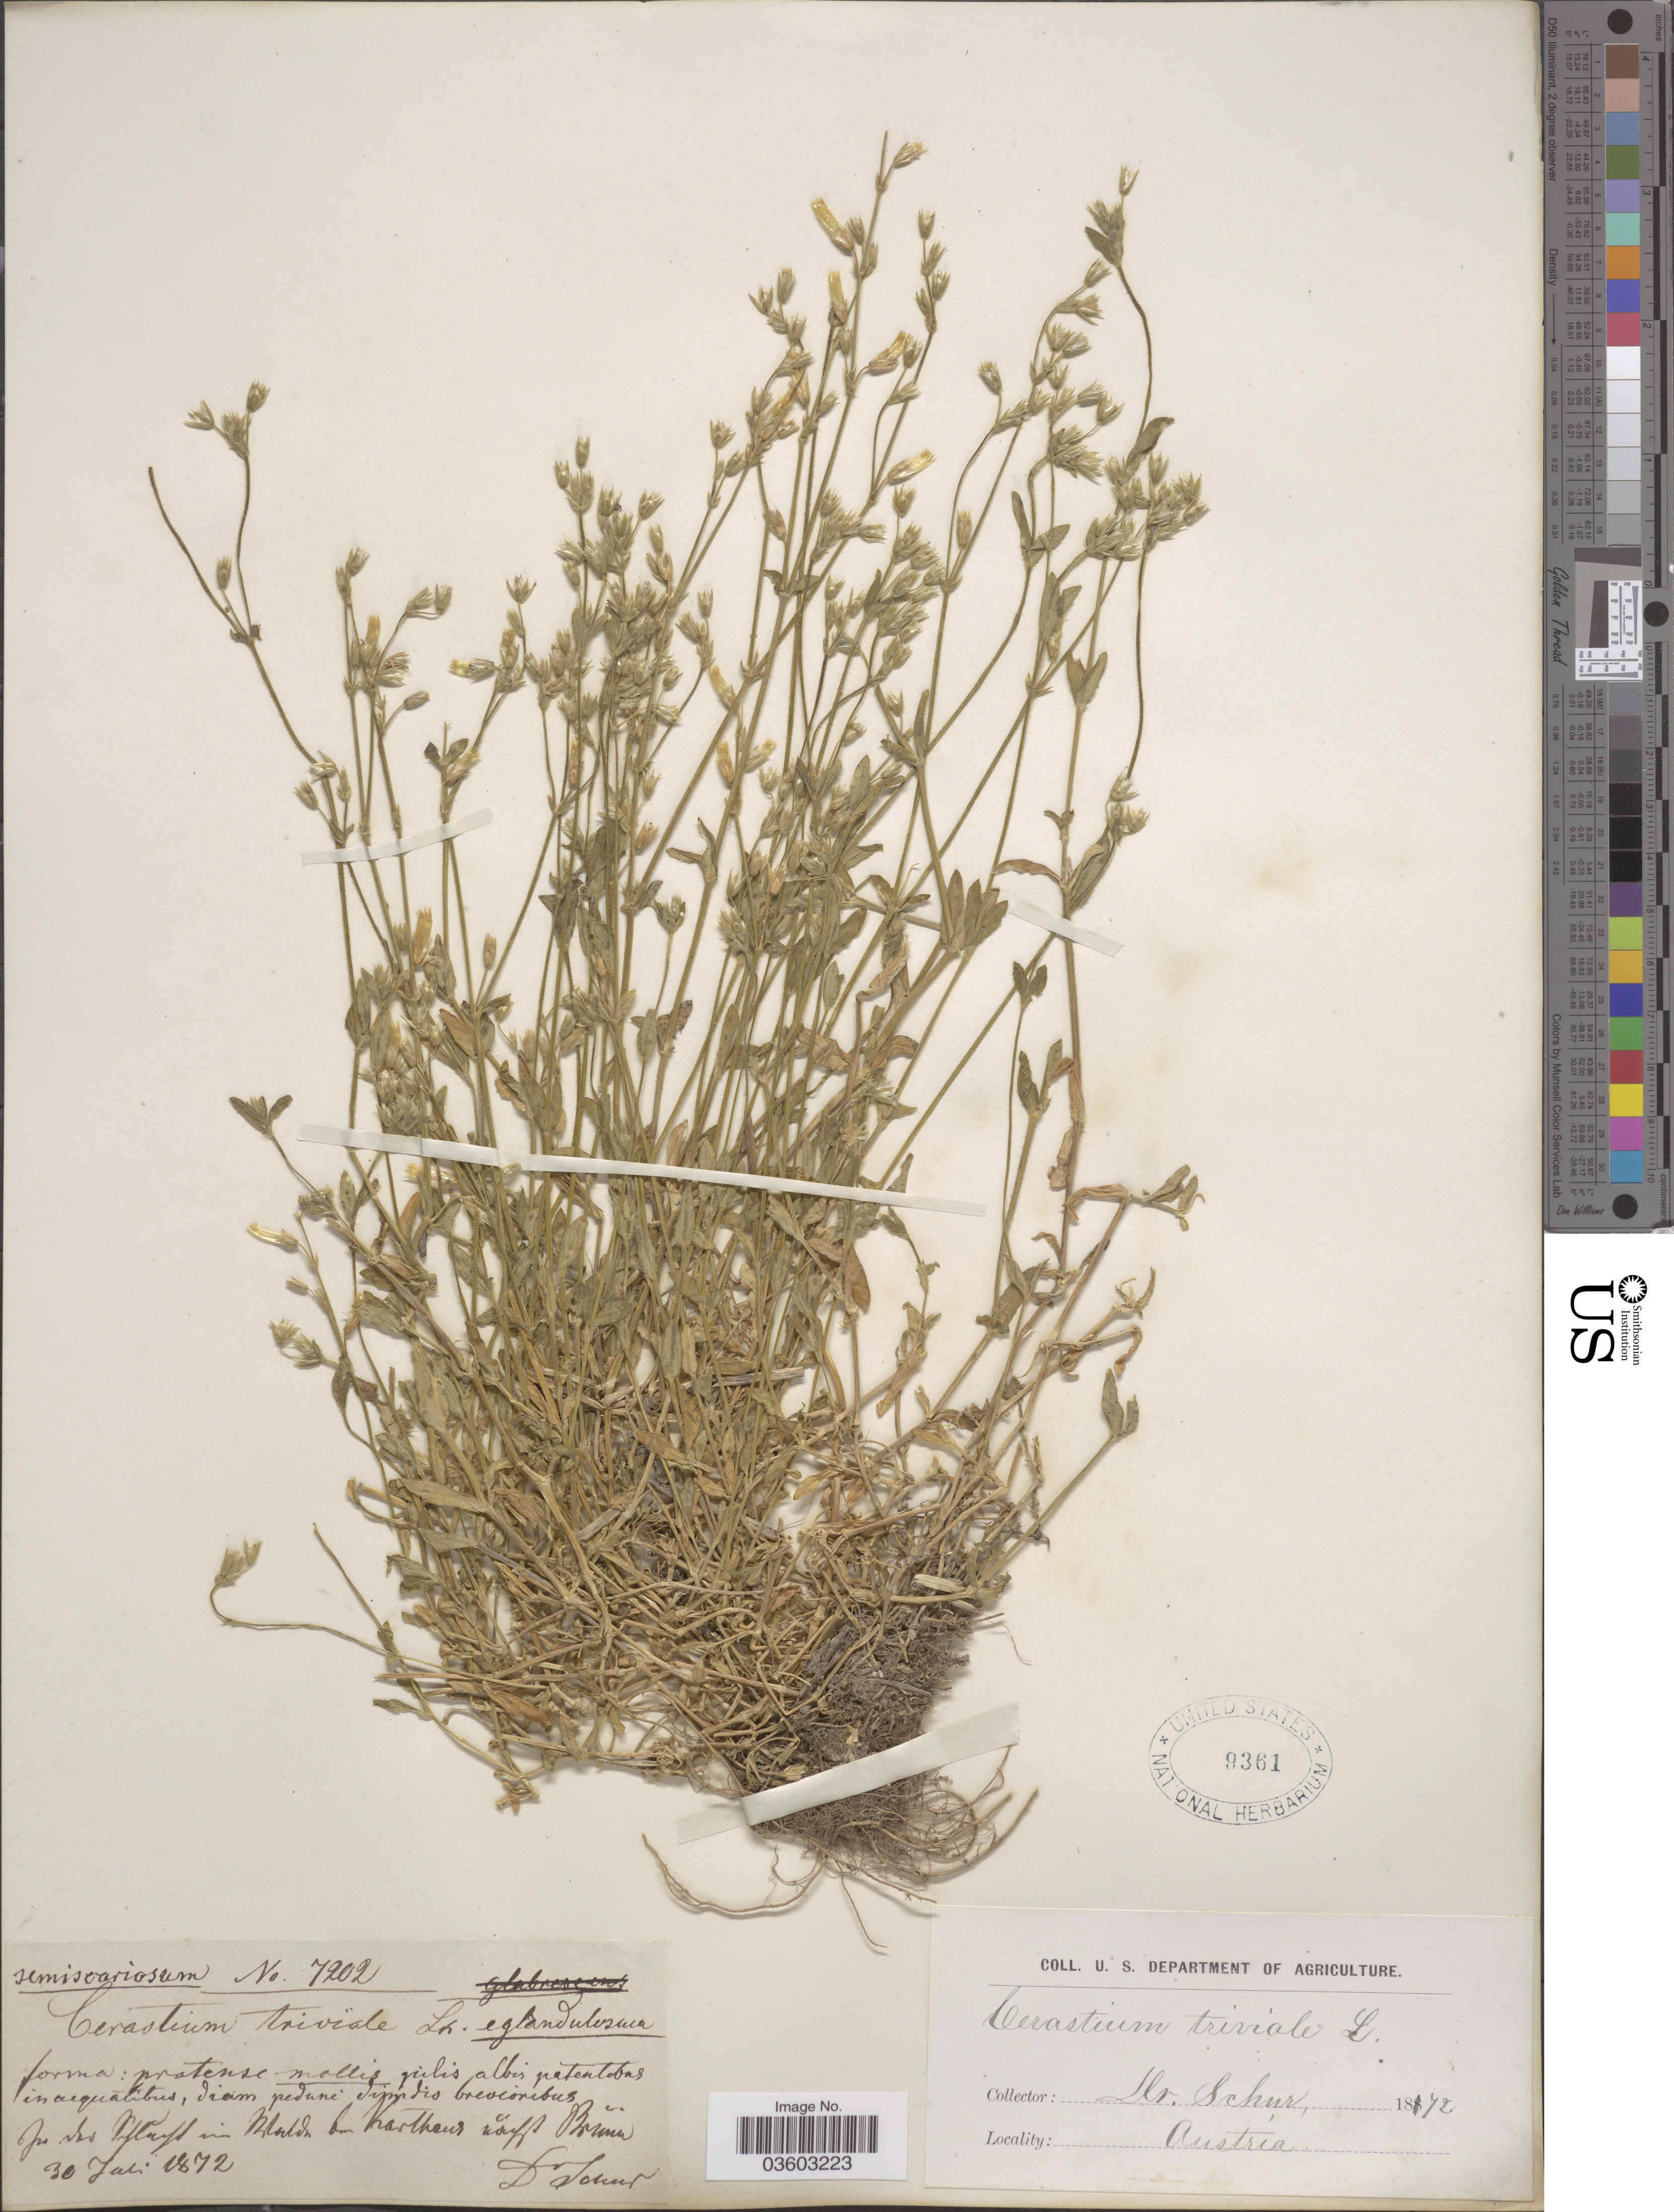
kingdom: Plantae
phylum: Tracheophyta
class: Magnoliopsida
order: Caryophyllales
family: Caryophyllaceae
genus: Cerastium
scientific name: Cerastium triviale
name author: Link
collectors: Schur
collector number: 7202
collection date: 1872-07-30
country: Austria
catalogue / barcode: US 9361